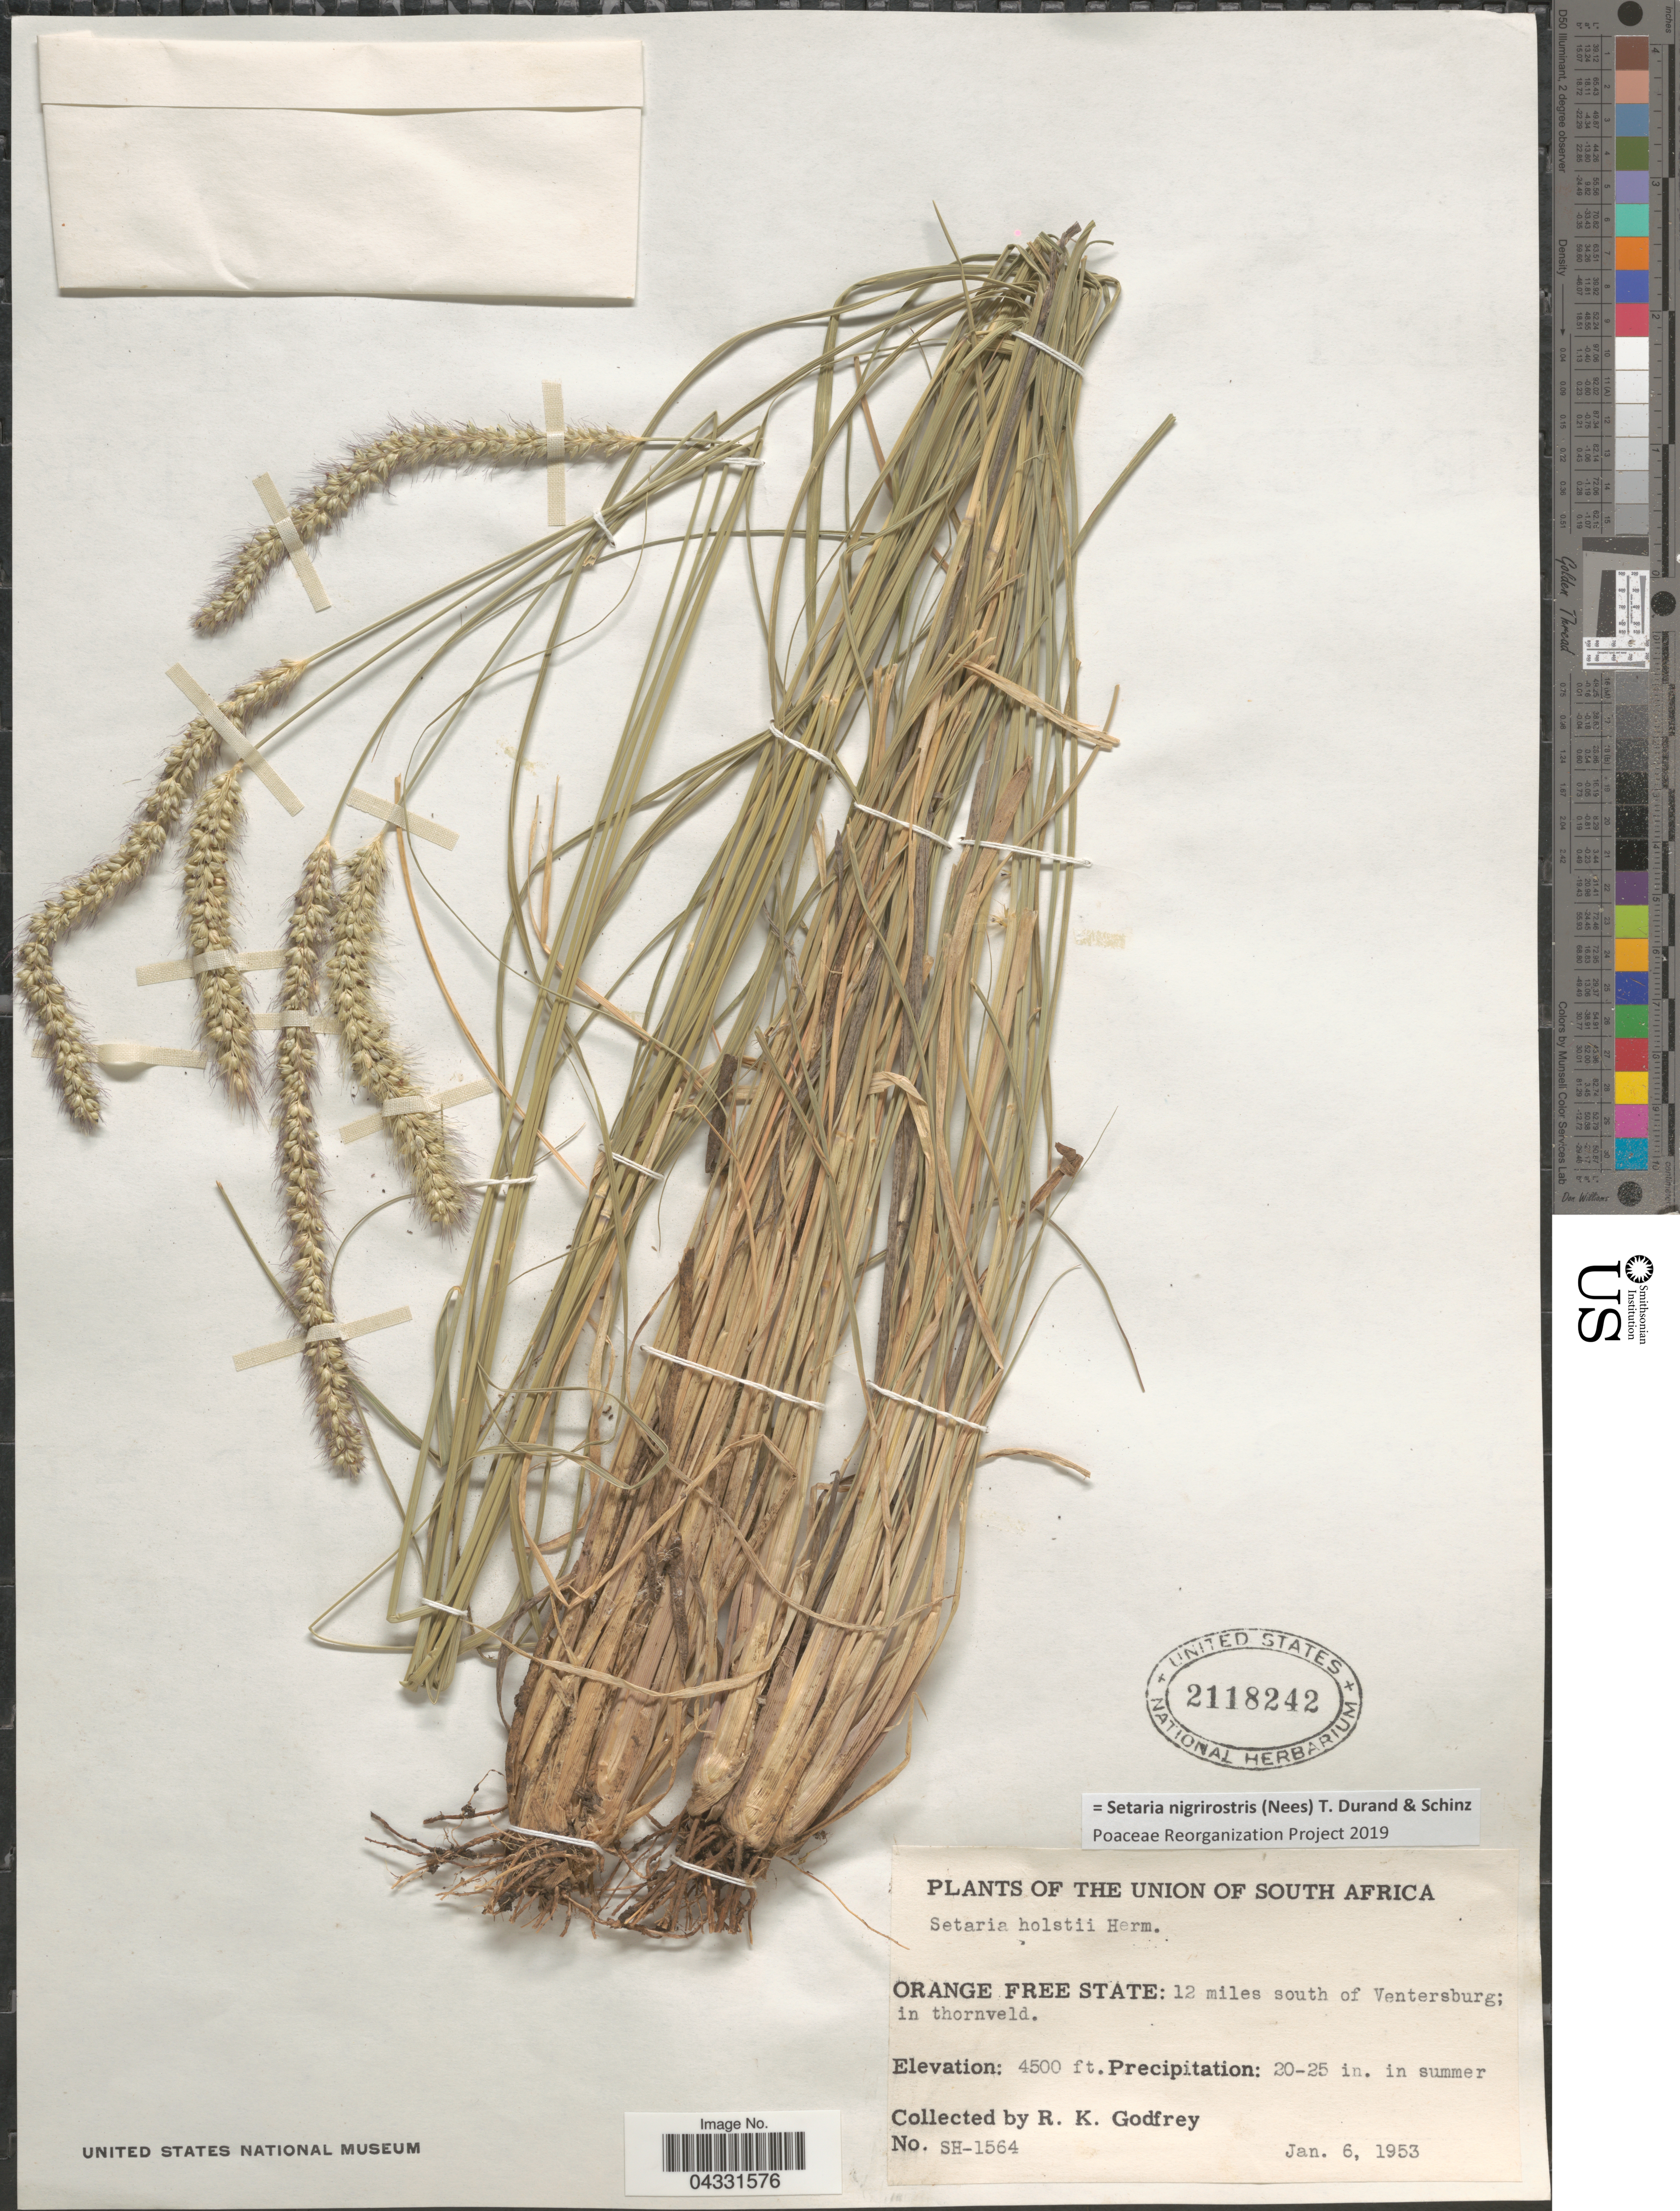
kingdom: Plantae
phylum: Tracheophyta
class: Liliopsida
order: Poales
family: Poaceae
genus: Setaria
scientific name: Setaria nigrirostris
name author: (Nees) Durand & Schinz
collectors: R. K. Godfrey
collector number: SH-1564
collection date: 1953-01-06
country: South Africa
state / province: Free State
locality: Union of South Africa. Orange Free State: 12 miles south of Ventersburg; in thornveld.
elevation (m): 1372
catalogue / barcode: US 2118242